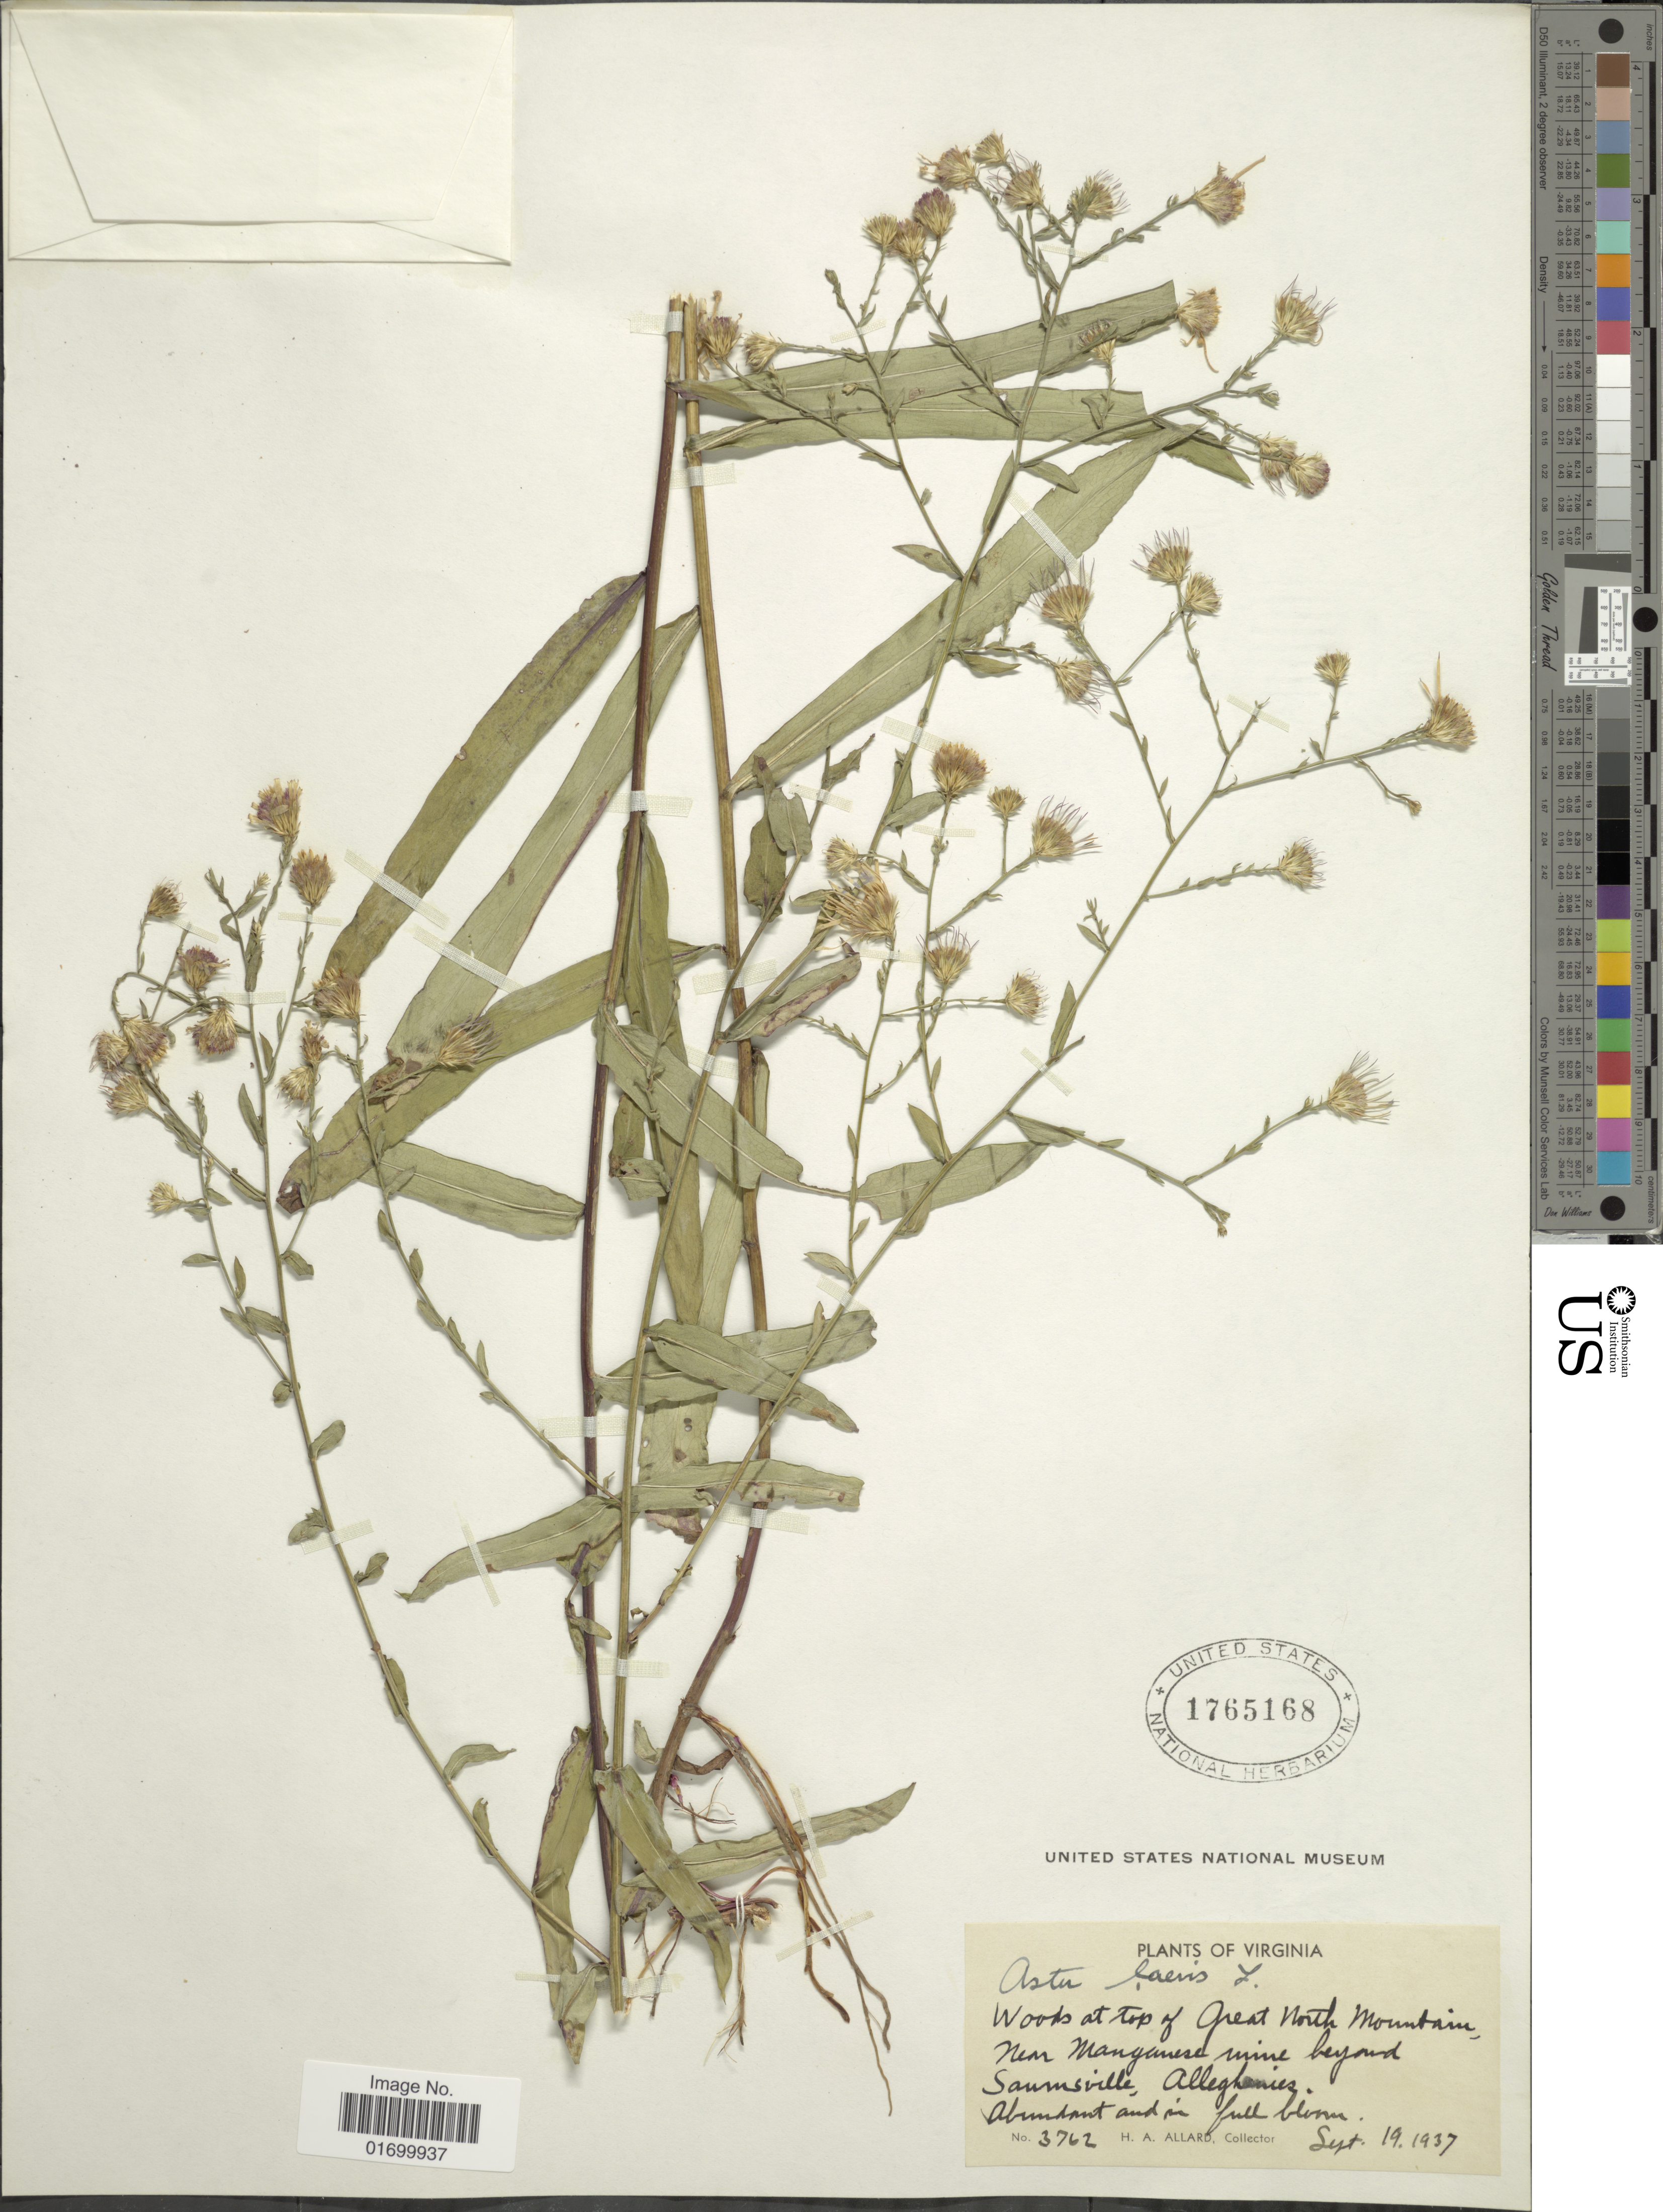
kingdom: Plantae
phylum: Tracheophyta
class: Magnoliopsida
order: Asterales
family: Asteraceae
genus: Symphyotrichum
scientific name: Symphyotrichum laeve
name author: (L.) Á. Löve & D. Löve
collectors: H. A. Allard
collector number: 3762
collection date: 1937-09-19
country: United States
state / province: Virginia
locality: Woods at top of Great North Mountain, Near Manganese mine beyond Saumsville, Alleghanies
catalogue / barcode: US 1765168